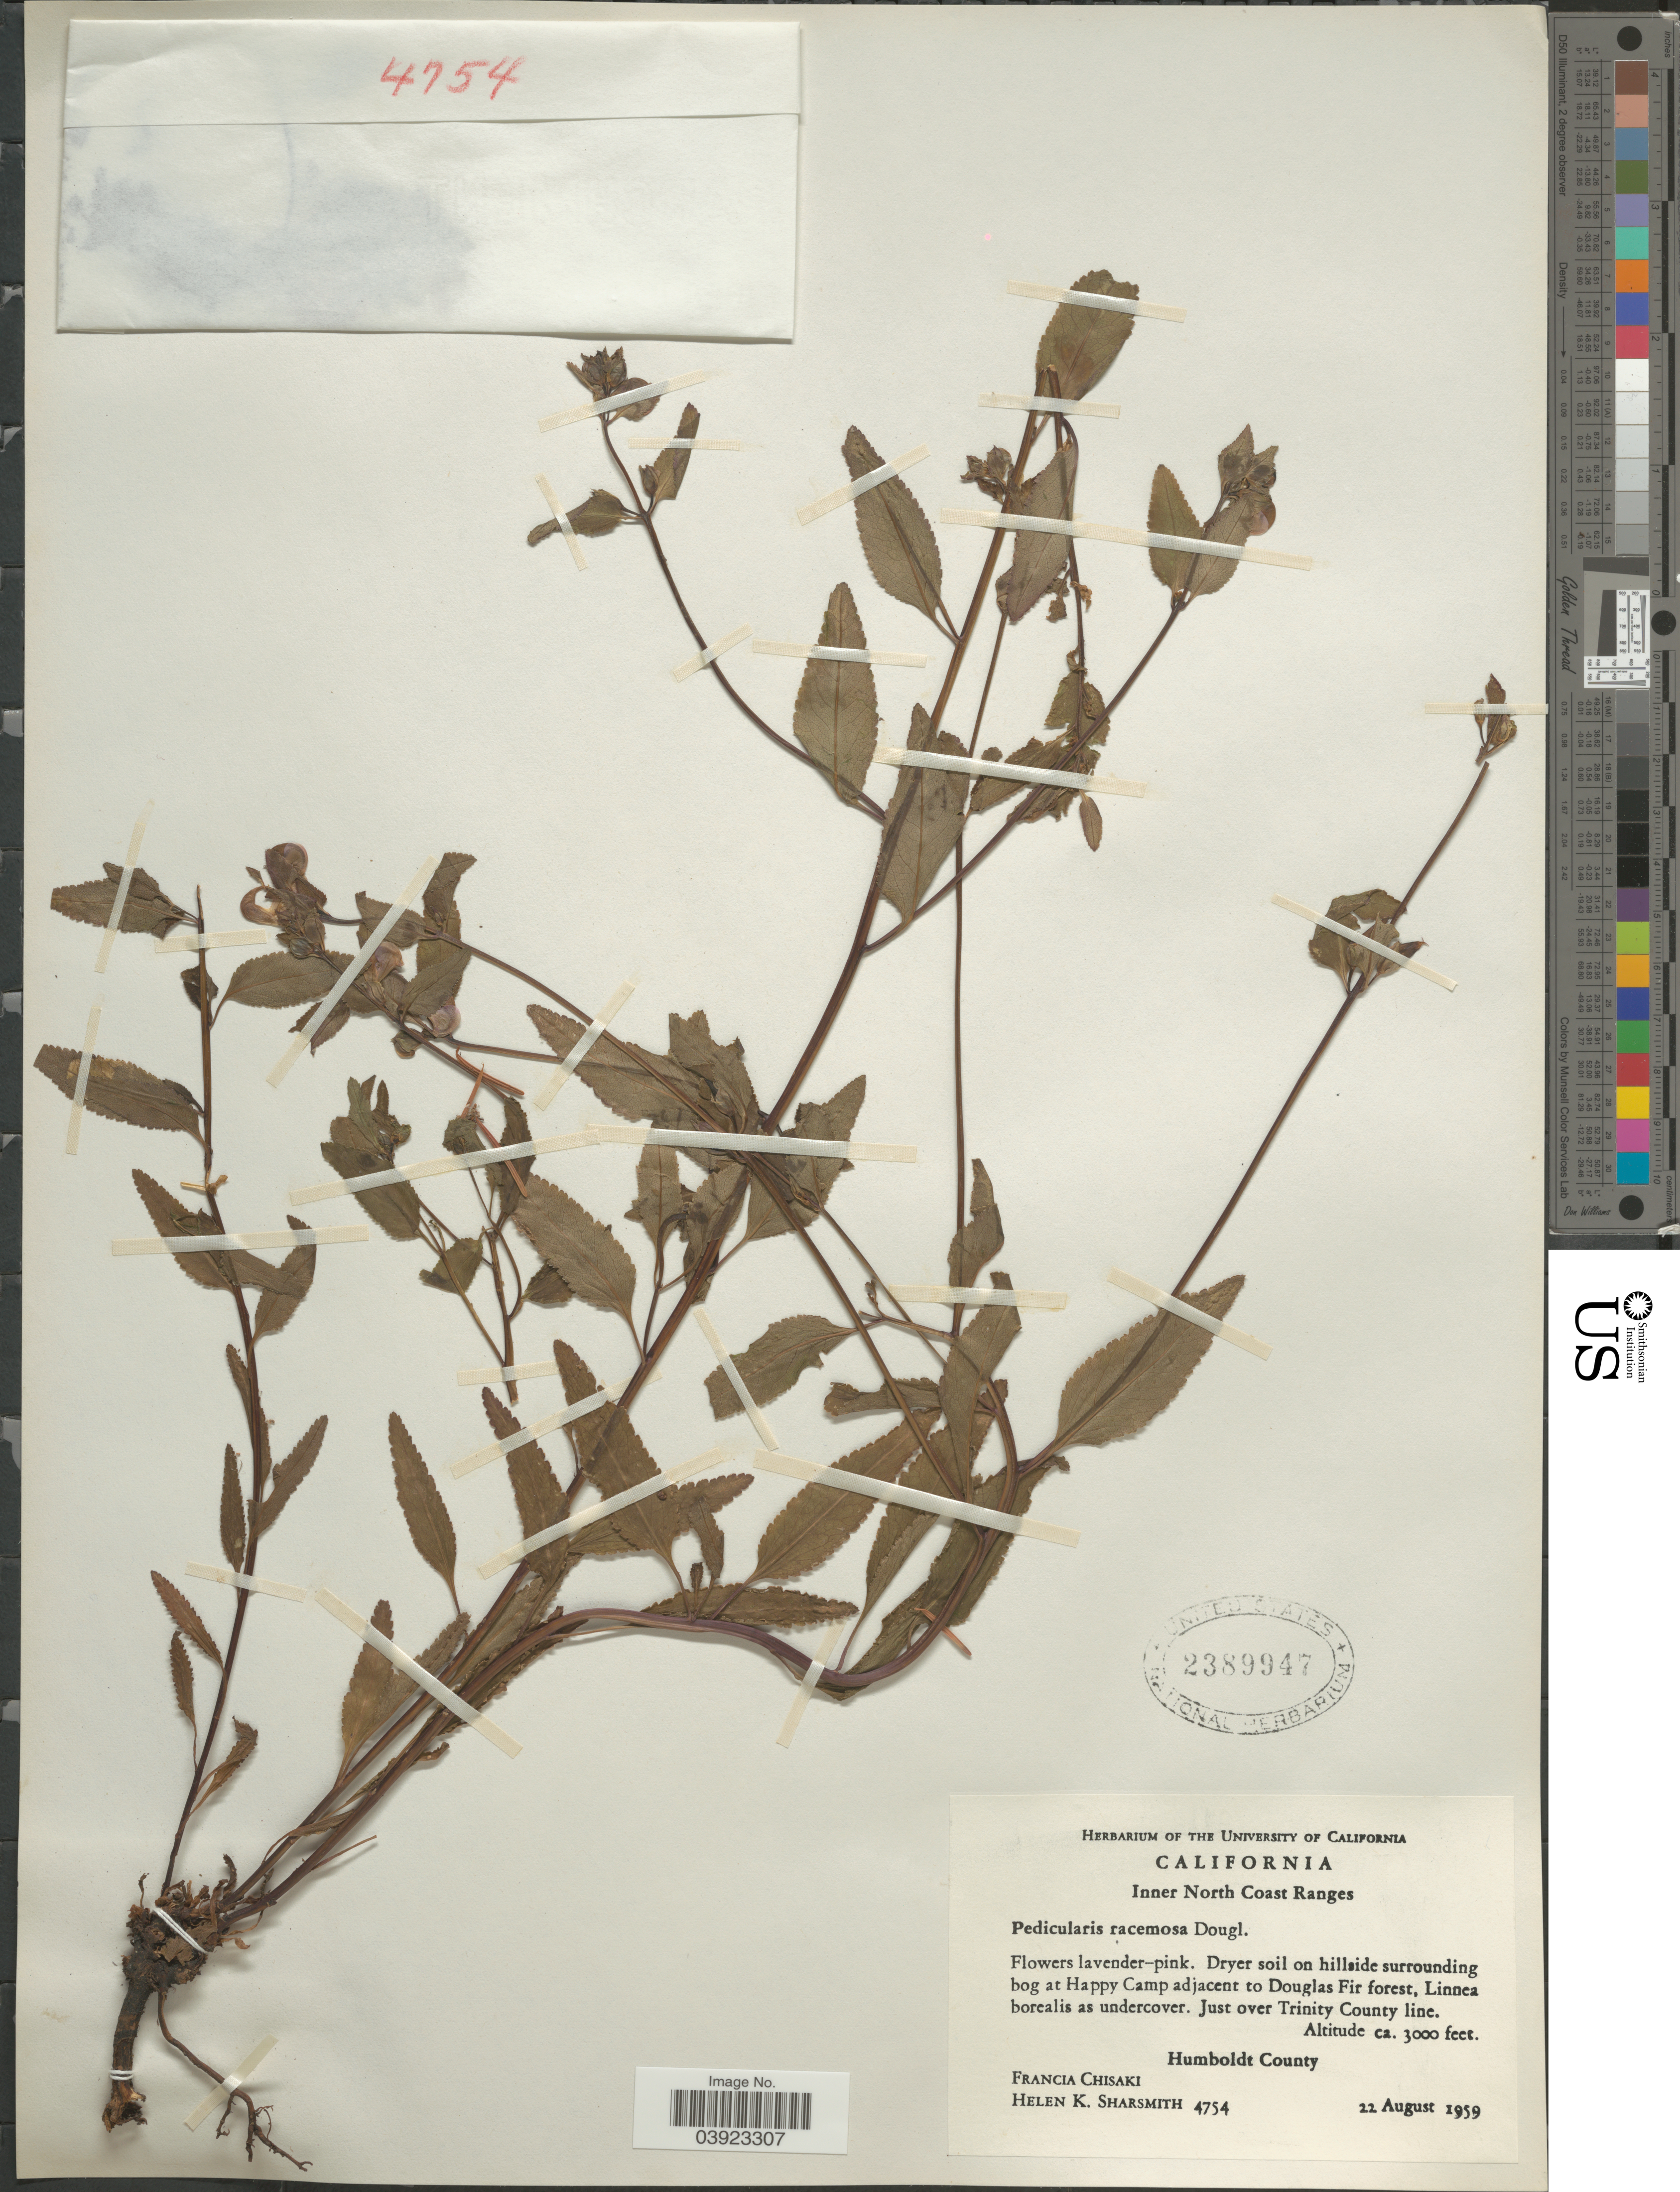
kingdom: Plantae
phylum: Tracheophyta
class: Magnoliopsida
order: Lamiales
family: Orobanchaceae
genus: Pedicularis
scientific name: Pedicularis racemosa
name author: Douglas ex Benth.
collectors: F. Chisaki & H. Sharsmith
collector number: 4754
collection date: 1959-08-22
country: United States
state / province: California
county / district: Trinity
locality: Inner North Coast Ranges. At Happy Camp adjacent to Douglar Fir Forest. Just over Trinity County line. Humboldt County.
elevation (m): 914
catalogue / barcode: US 2389947